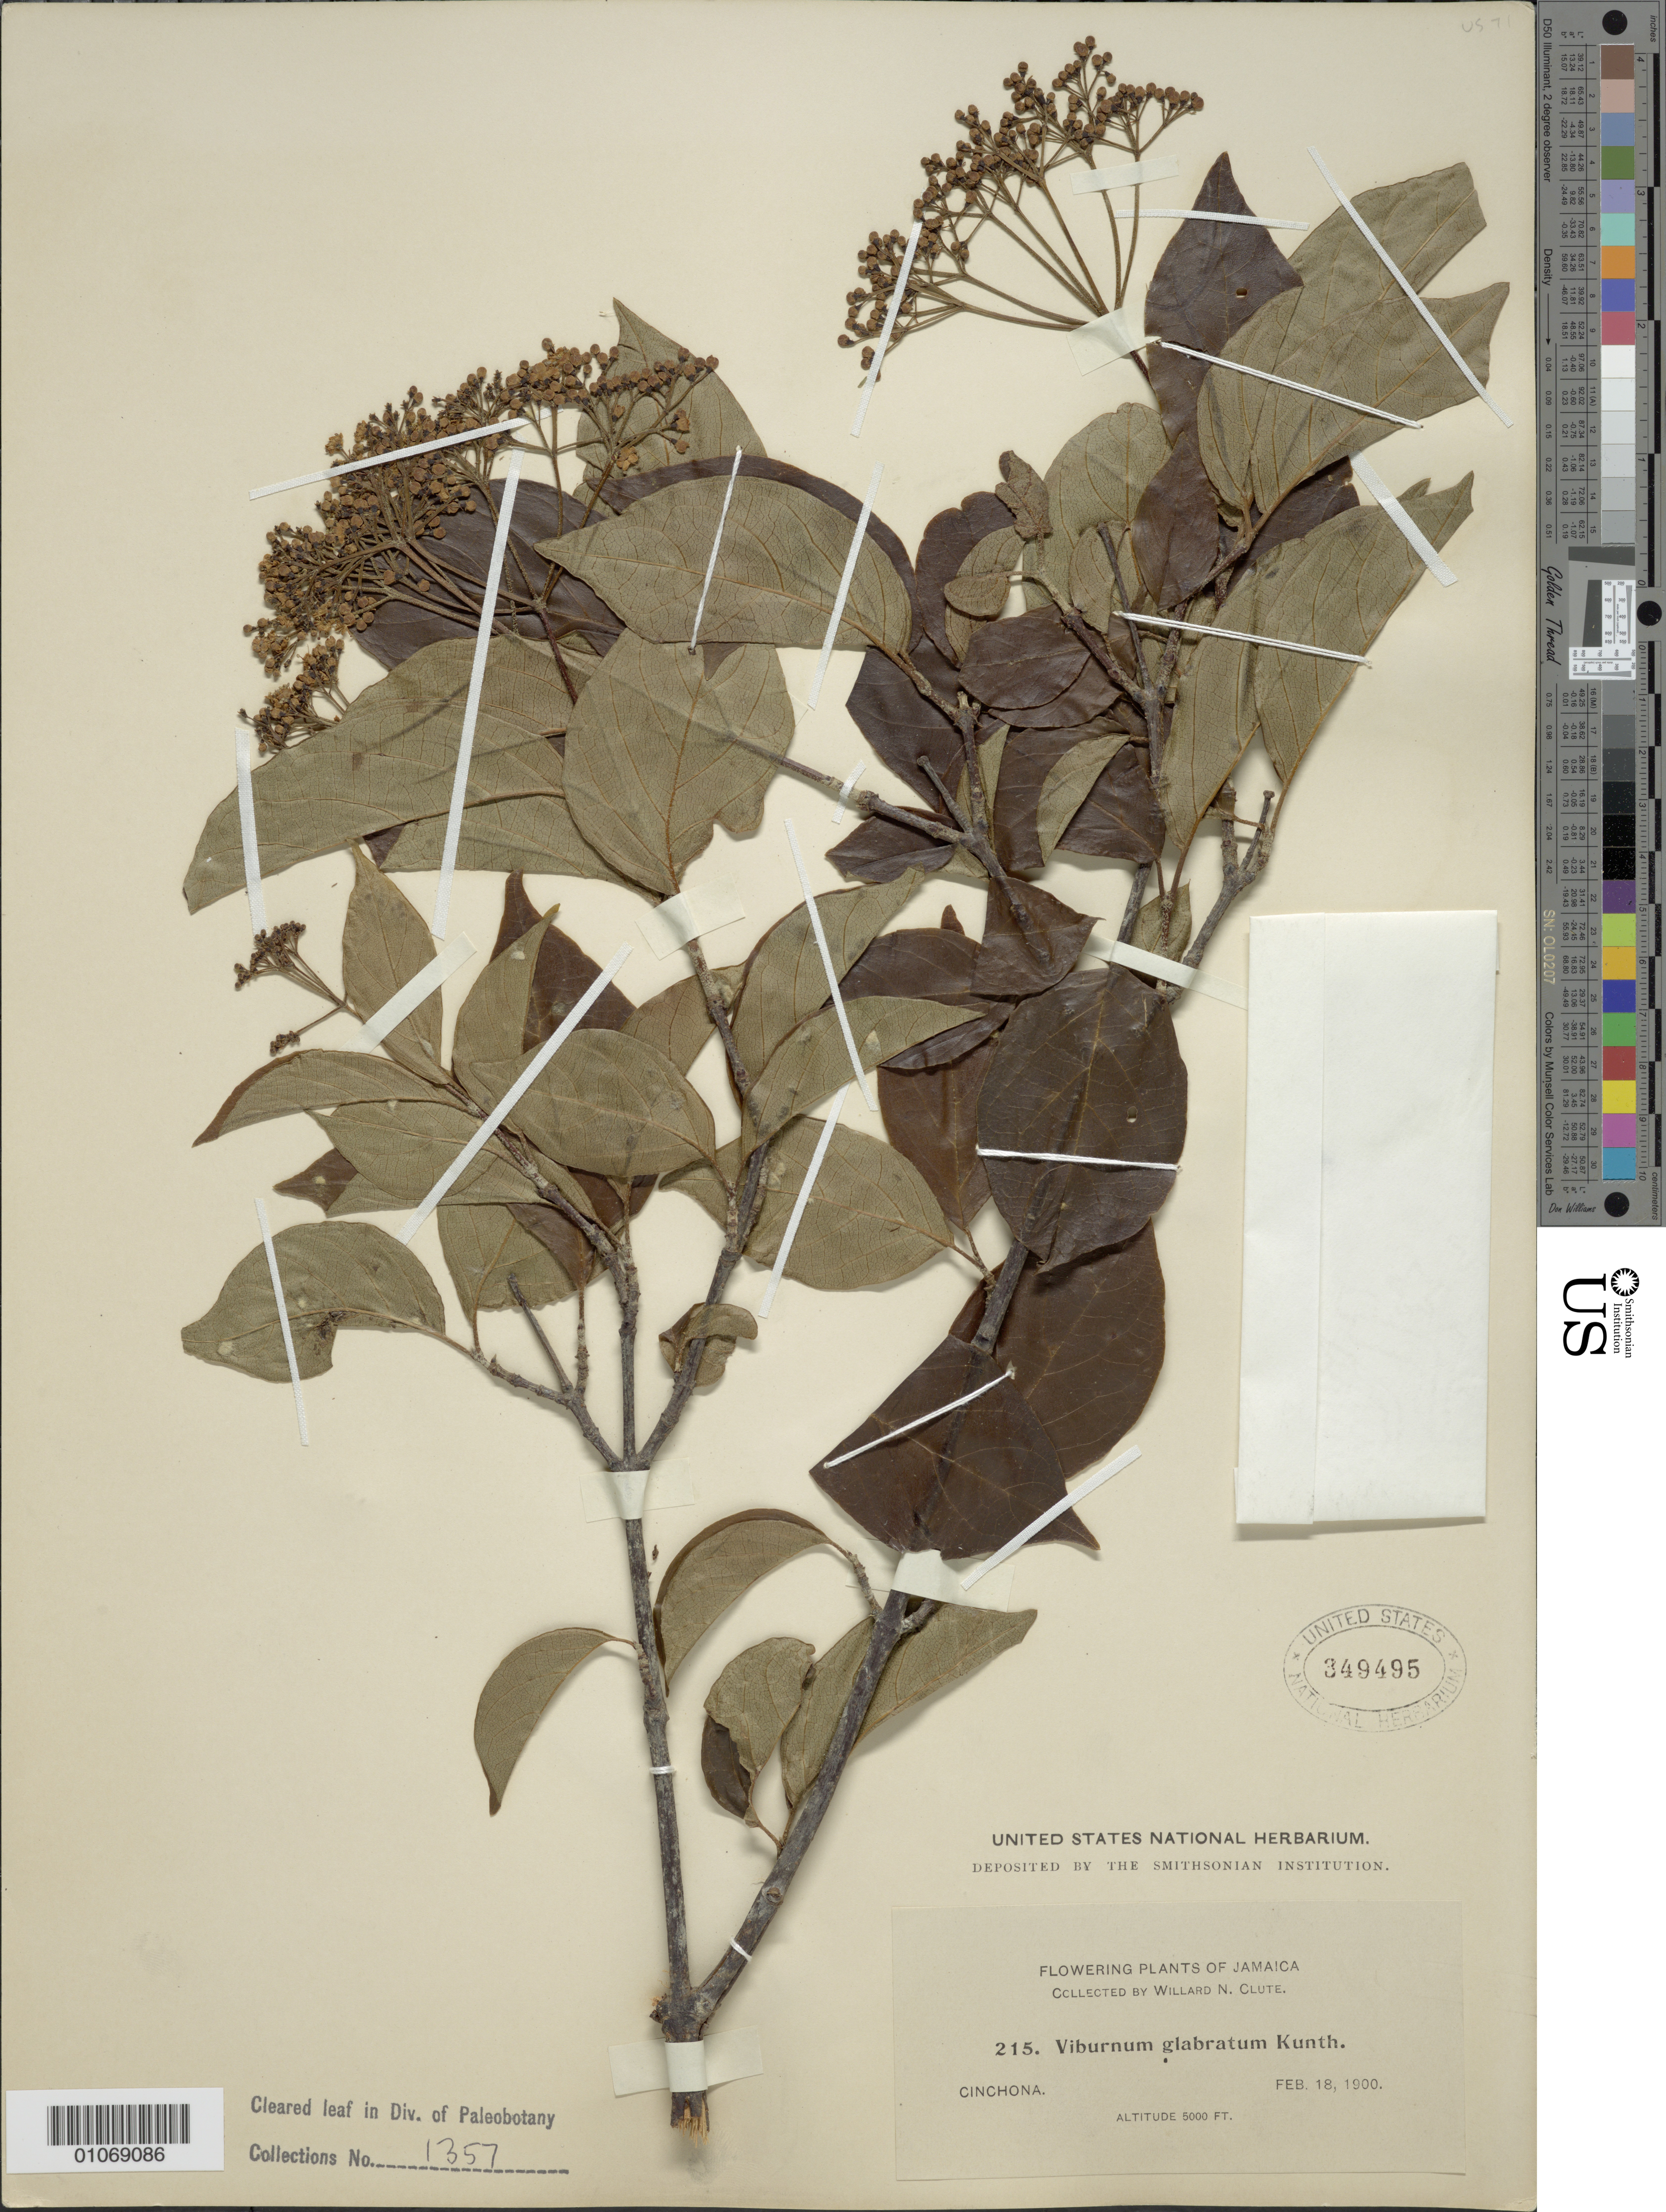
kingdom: Plantae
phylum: Tracheophyta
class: Magnoliopsida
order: Dipsacales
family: Viburnaceae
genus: Viburnum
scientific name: Viburnum glabratum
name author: Kunth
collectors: W. N. Clute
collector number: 215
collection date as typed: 18 Feb 1900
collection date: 1900-02-18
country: Jamaica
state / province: Saint Andrew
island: Jamaica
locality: Cinchona.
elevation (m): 1524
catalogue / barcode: US 349495